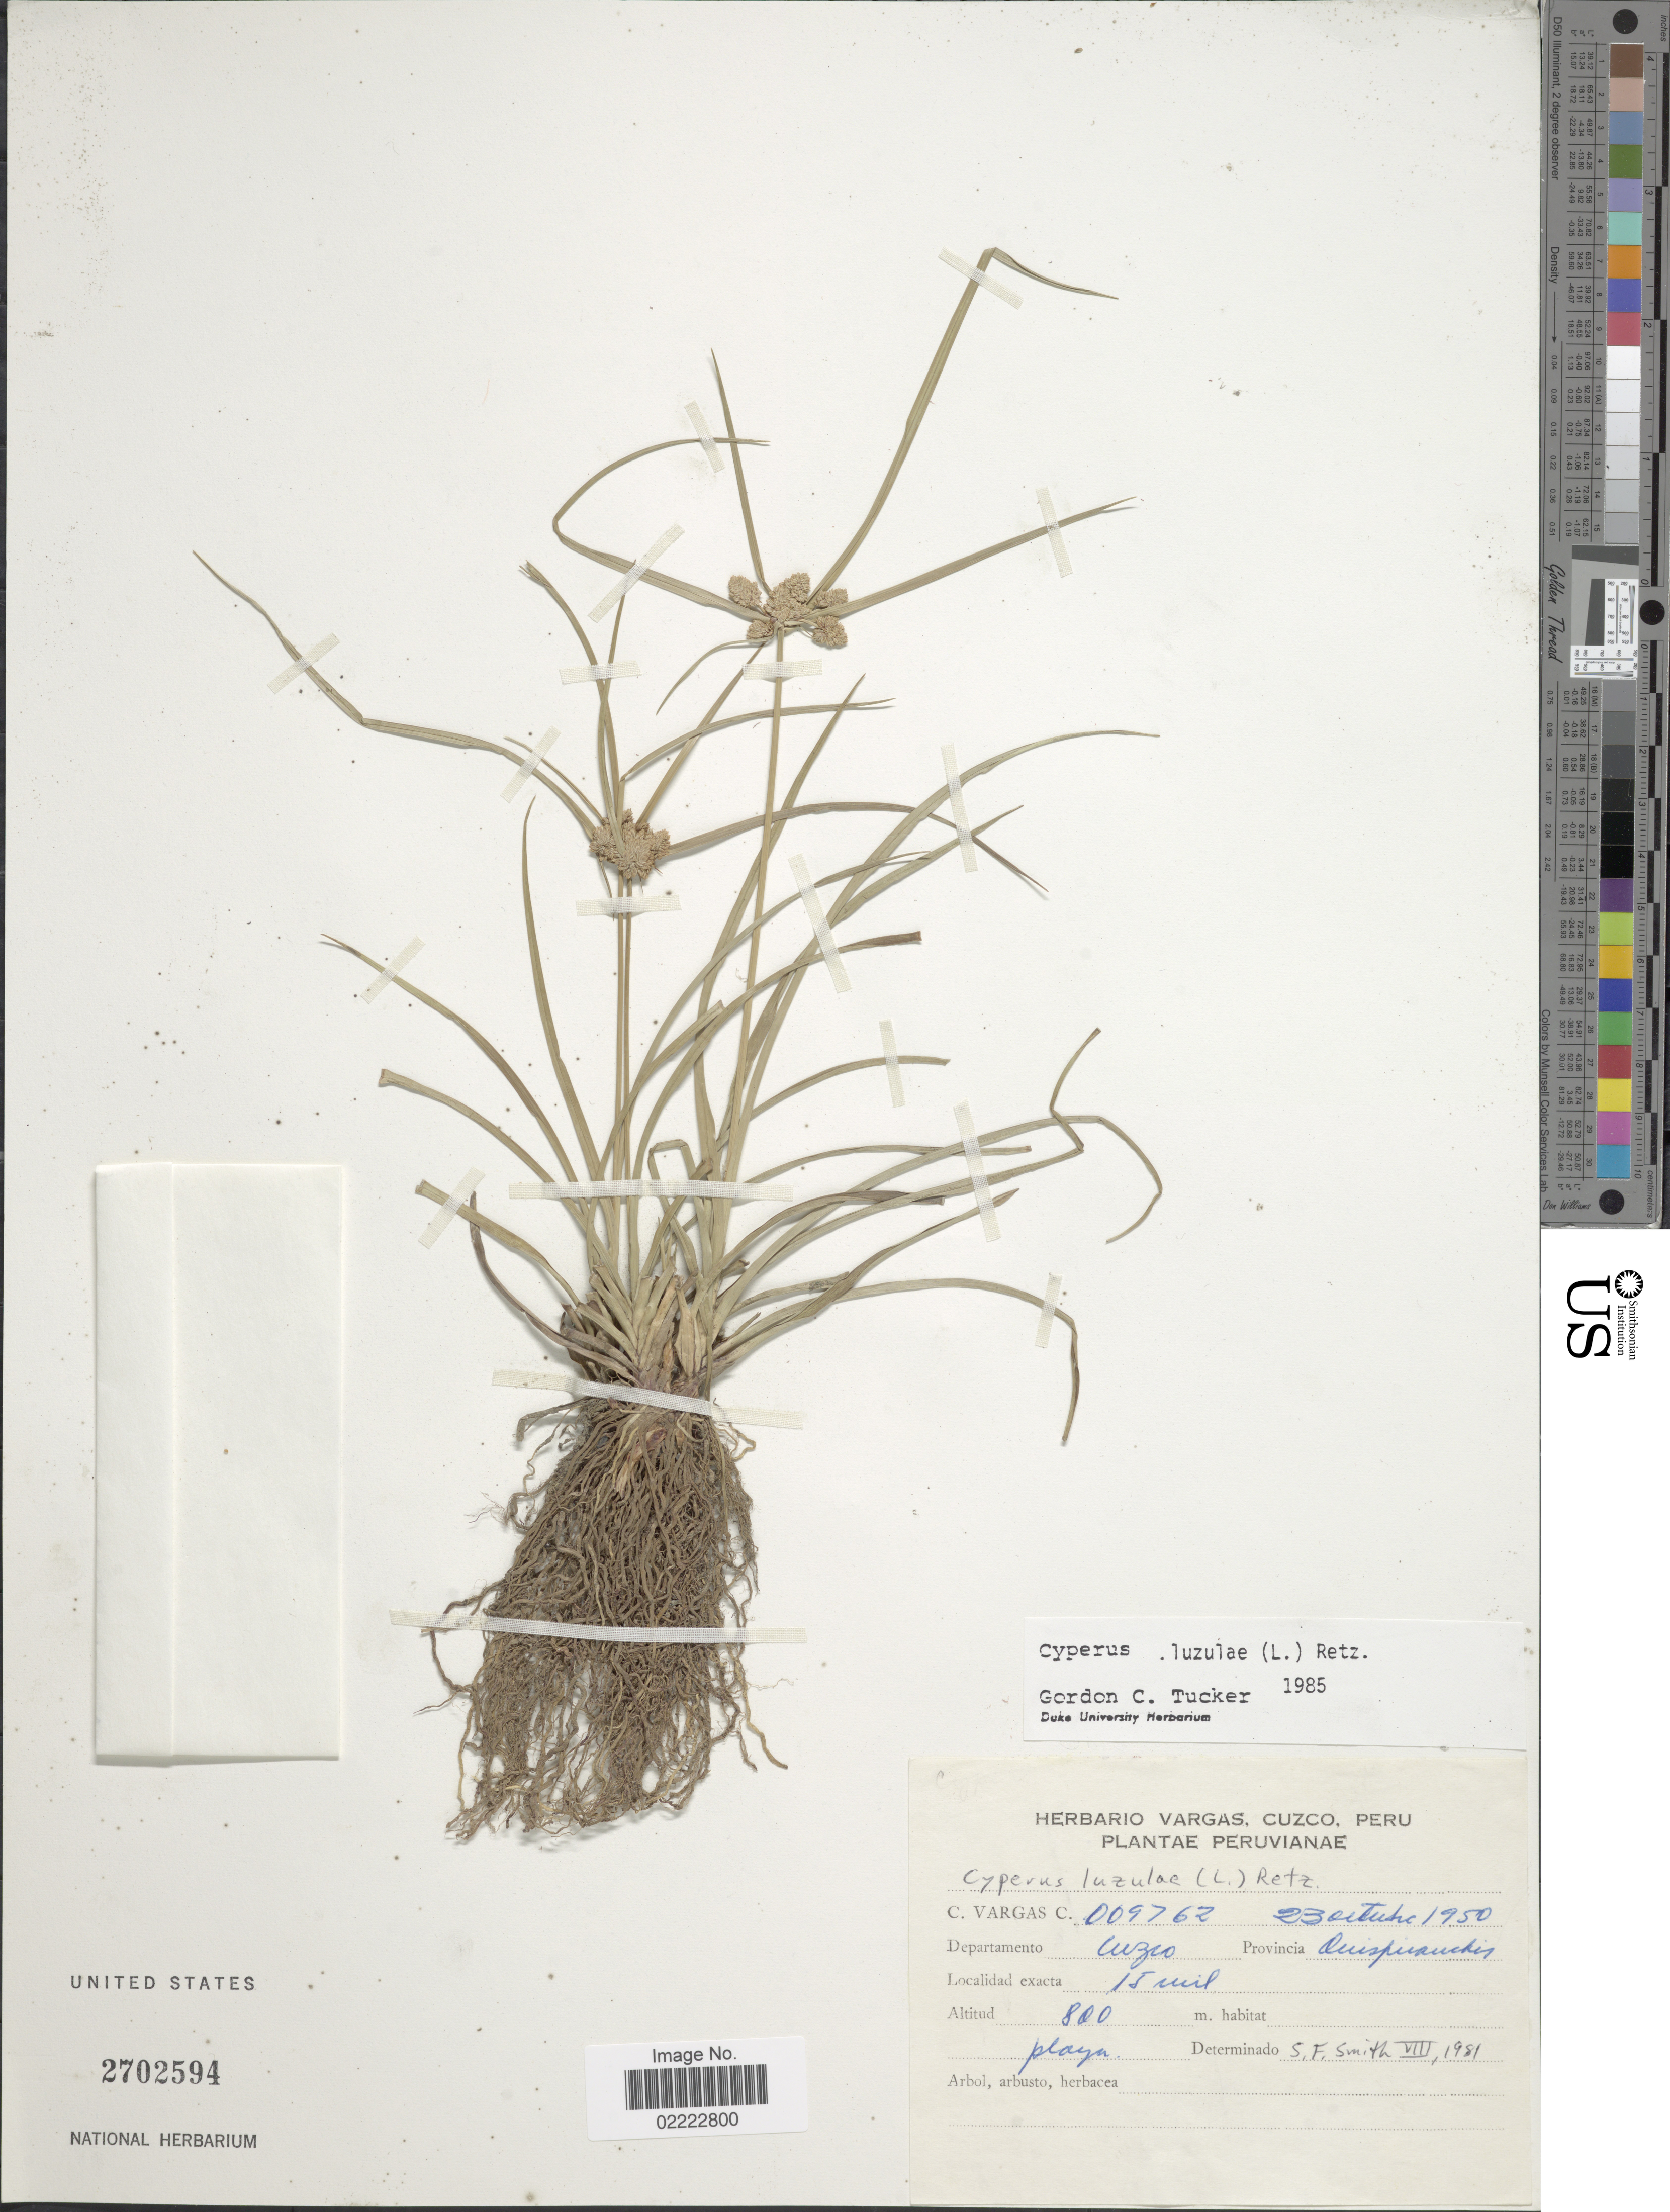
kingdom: Plantae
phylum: Tracheophyta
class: Liliopsida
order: Poales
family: Cyperaceae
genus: Cyperus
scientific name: Cyperus luzulae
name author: (L.) Rottb. ex Retz.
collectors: C. Vargas Calderón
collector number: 009762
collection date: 1950-10-23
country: Peru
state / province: Cusco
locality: Departamento Cuzco, Provincia Quispicanchi, 15 mil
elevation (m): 800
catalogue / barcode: US 2702594